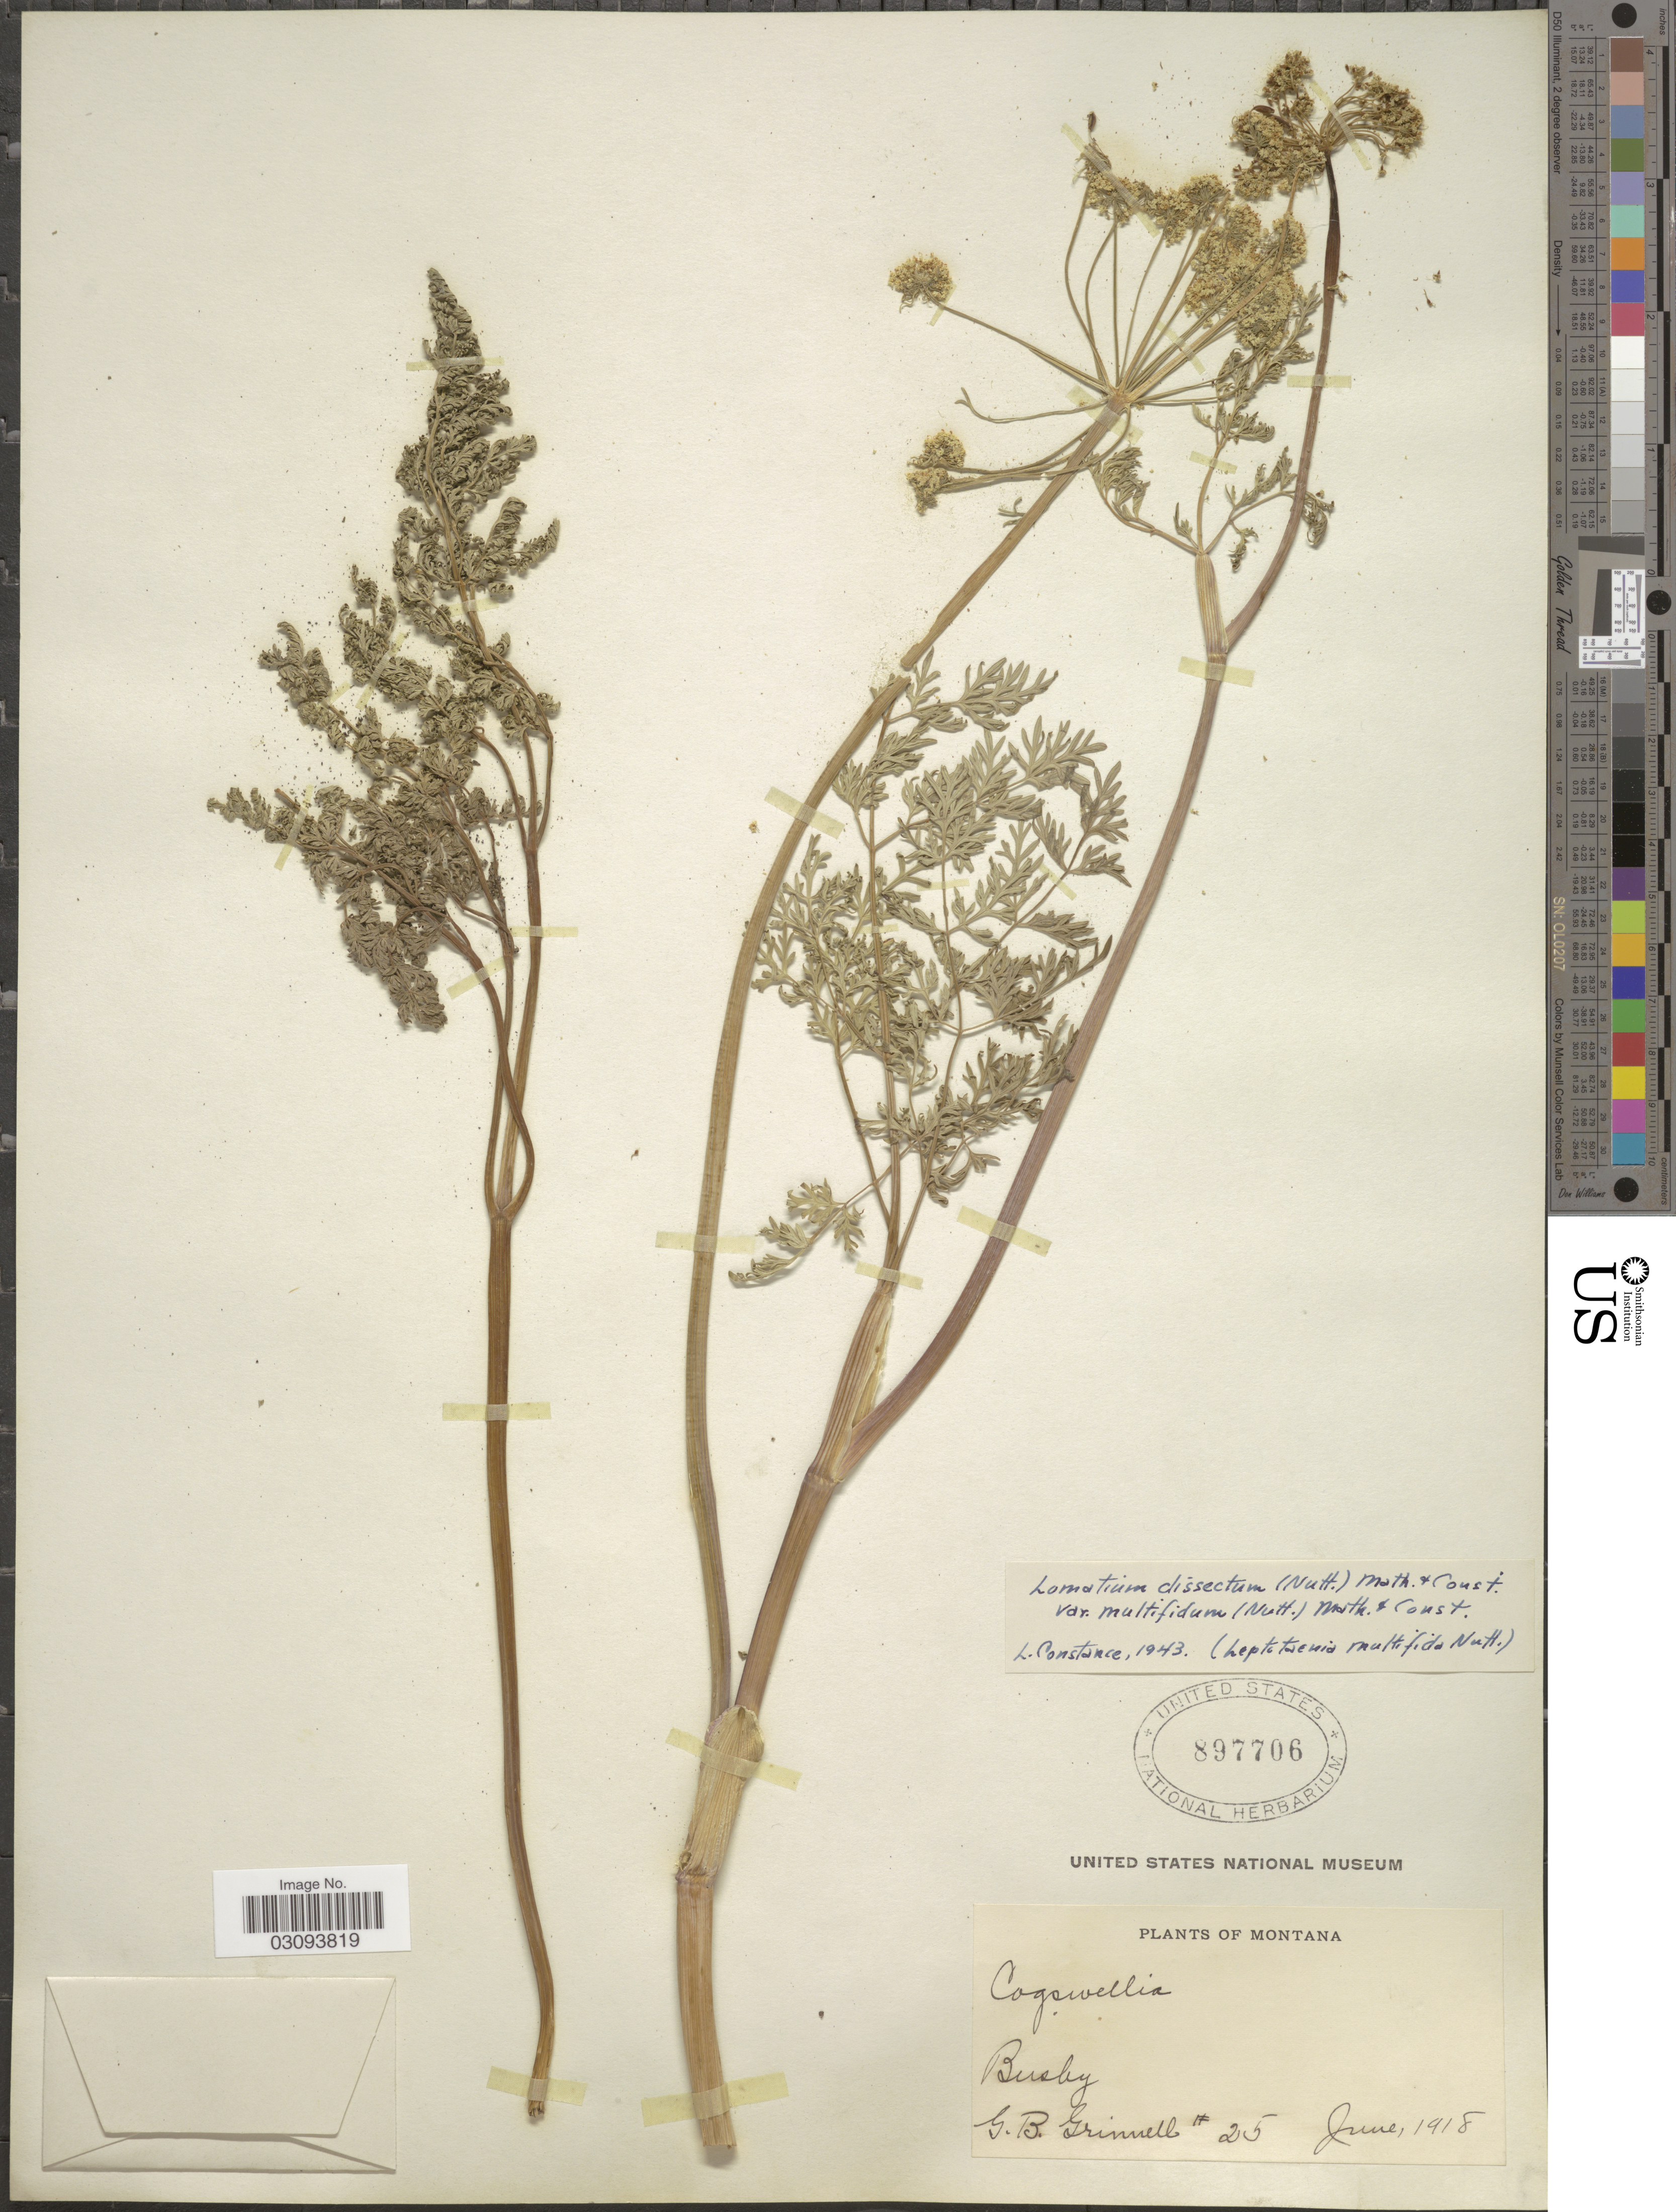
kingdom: Plantae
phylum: Tracheophyta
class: Magnoliopsida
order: Apiales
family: Apiaceae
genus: Lomatium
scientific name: Lomatium dissectum var. multifidum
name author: (Nutt.) Mathias & Constance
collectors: G. Grinnell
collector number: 25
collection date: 1918-06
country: United States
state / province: Montana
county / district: Big Horn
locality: Busby.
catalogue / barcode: US 897706